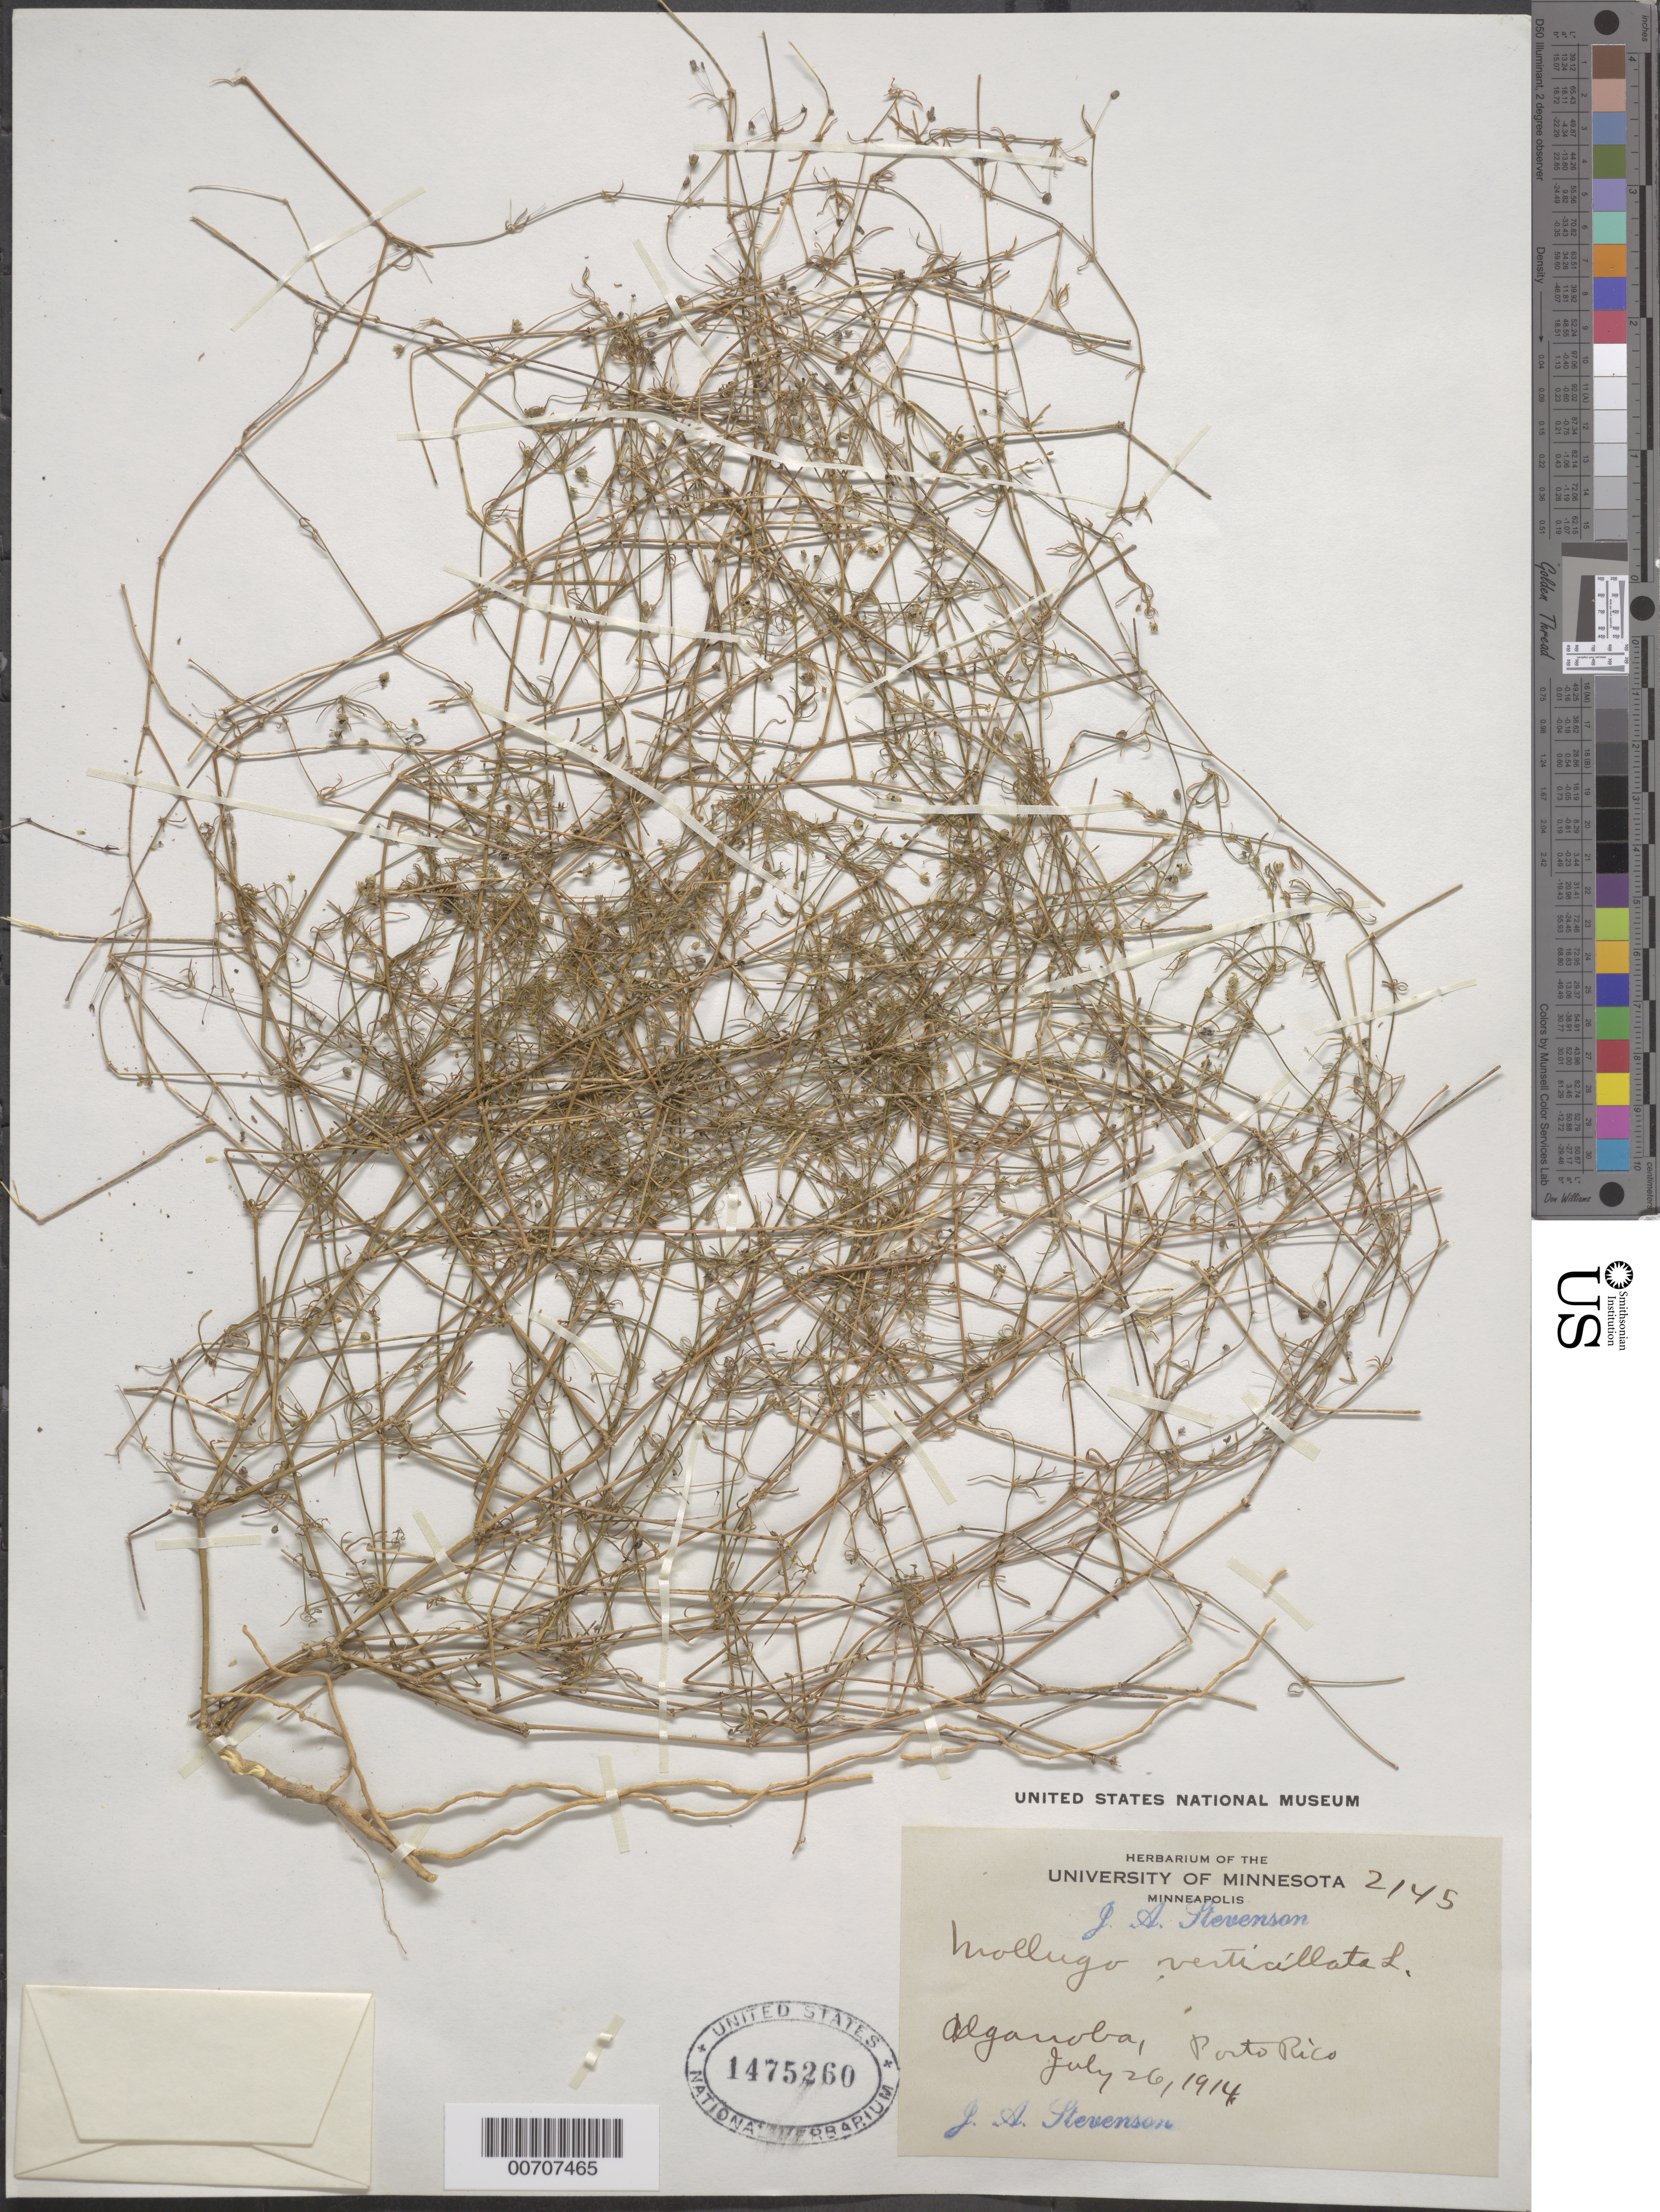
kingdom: Plantae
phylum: Tracheophyta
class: Magnoliopsida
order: Caryophyllales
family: Molluginaceae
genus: Mollugo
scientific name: Mollugo verticillata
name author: L.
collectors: J. Stevenson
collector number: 2145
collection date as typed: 26 Jul 1914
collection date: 1914-07-26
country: Puerto Rico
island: Greater Antilles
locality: Alganoba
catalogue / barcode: US 1475260